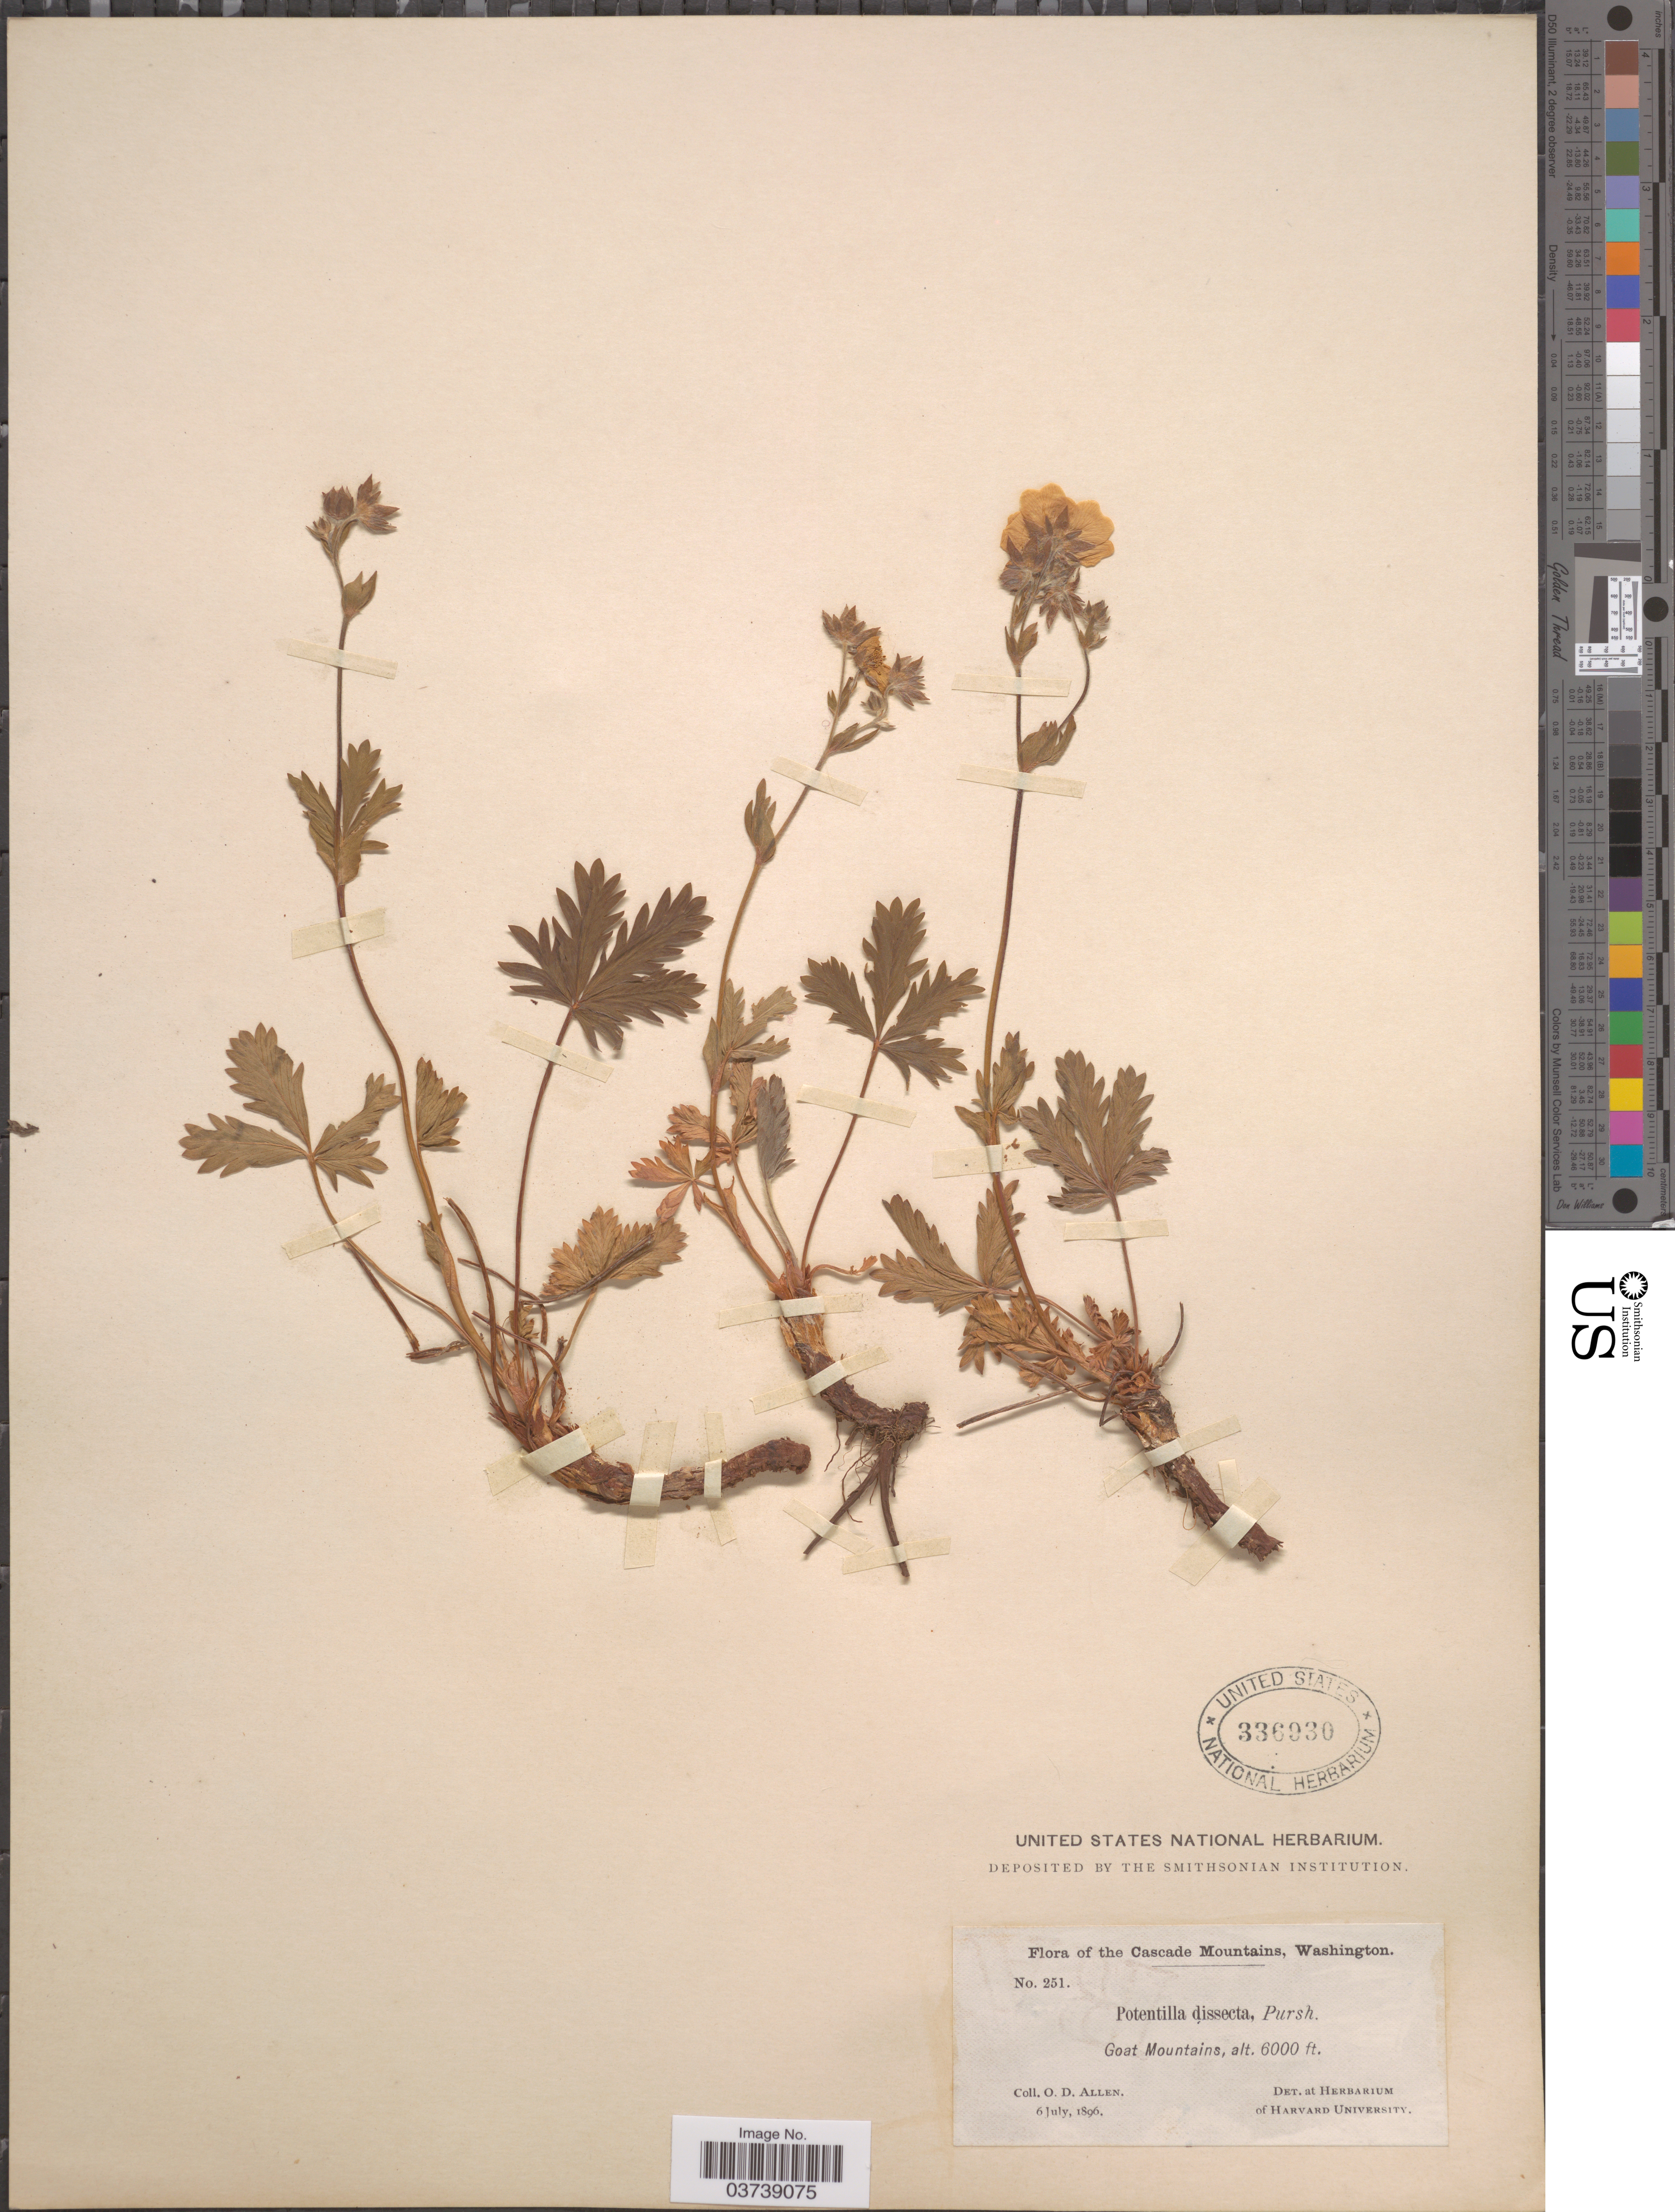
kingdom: Plantae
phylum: Tracheophyta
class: Magnoliopsida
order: Rosales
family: Rosaceae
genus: Potentilla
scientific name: Potentilla diversifolia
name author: Lehm.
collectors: O. D. Allen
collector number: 251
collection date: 1896-07-06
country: United States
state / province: Washington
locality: The Cascade Mountains. Goat Mountains.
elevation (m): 1829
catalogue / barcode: US 336930